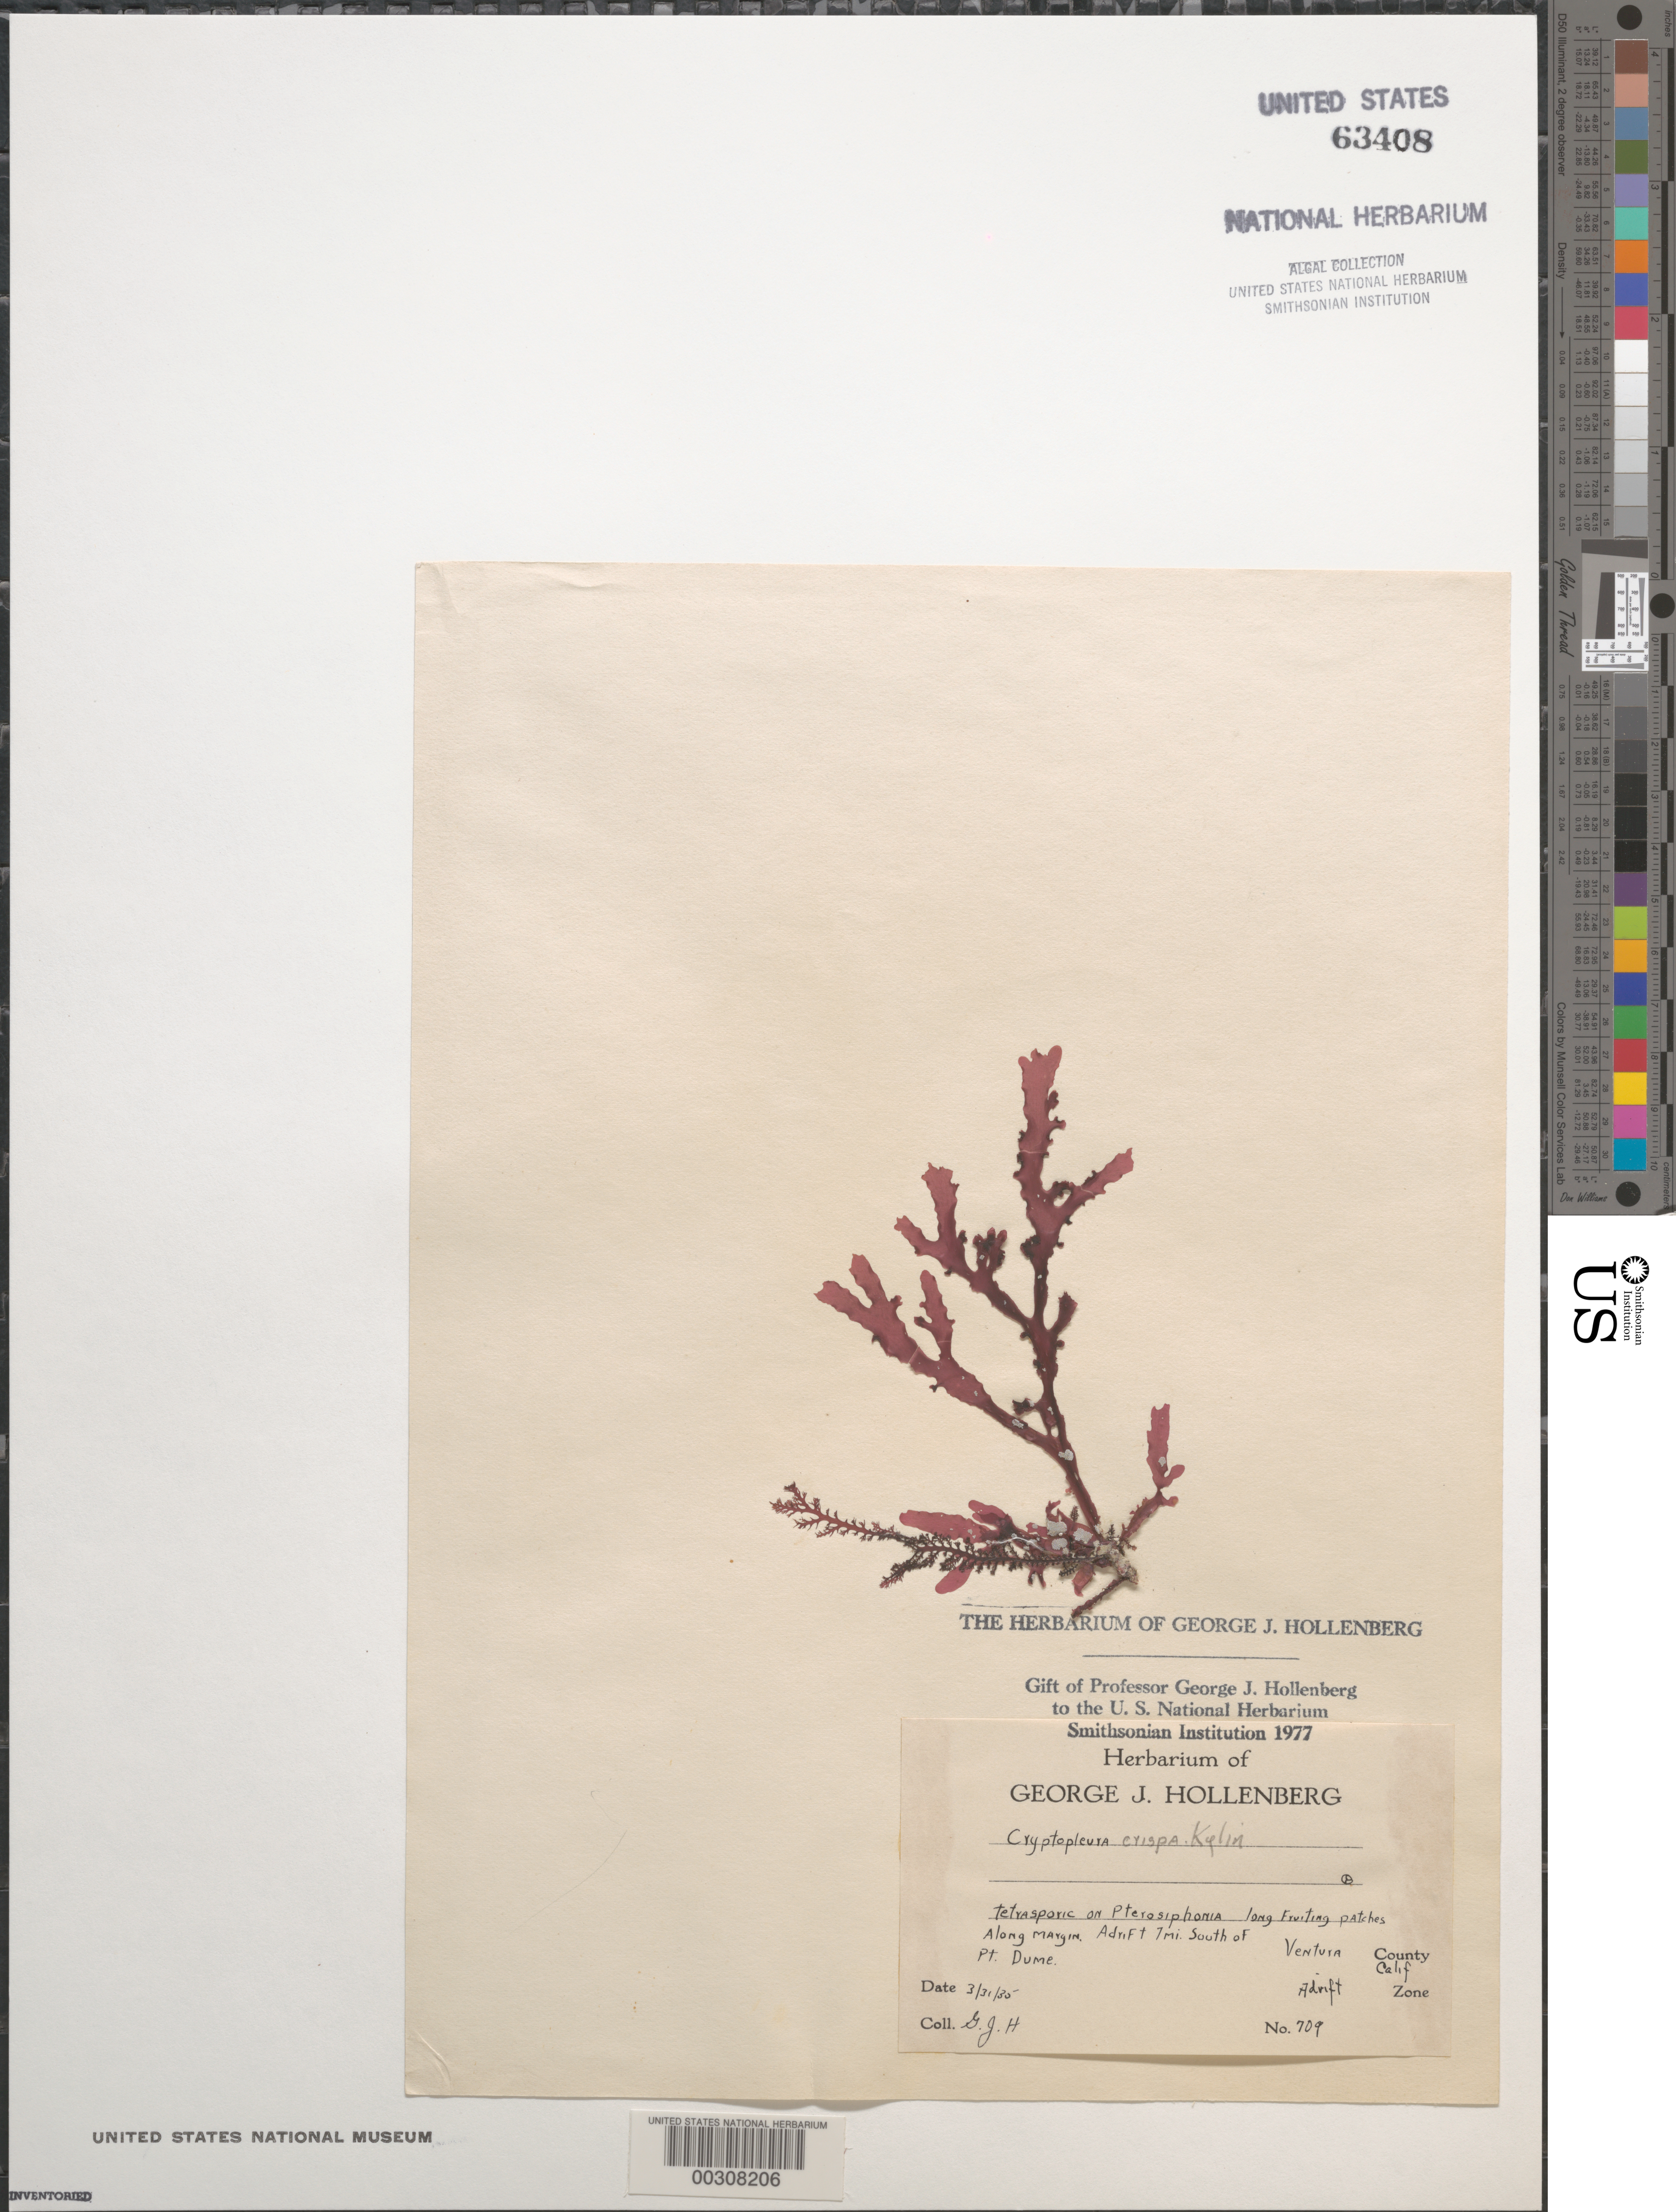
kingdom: Plantae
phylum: Rhodophyta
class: Florideophyceae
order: Ceramiales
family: Delesseriaceae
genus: Cryptopleura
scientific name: Cryptopleura crispa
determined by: Hollenberg, George J.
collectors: G. Hollenberg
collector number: GJH 709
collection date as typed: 31 Mar 1935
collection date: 1935-03-31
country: United States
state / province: California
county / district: Ventura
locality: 7 miles south of Point Dume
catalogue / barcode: US 63408